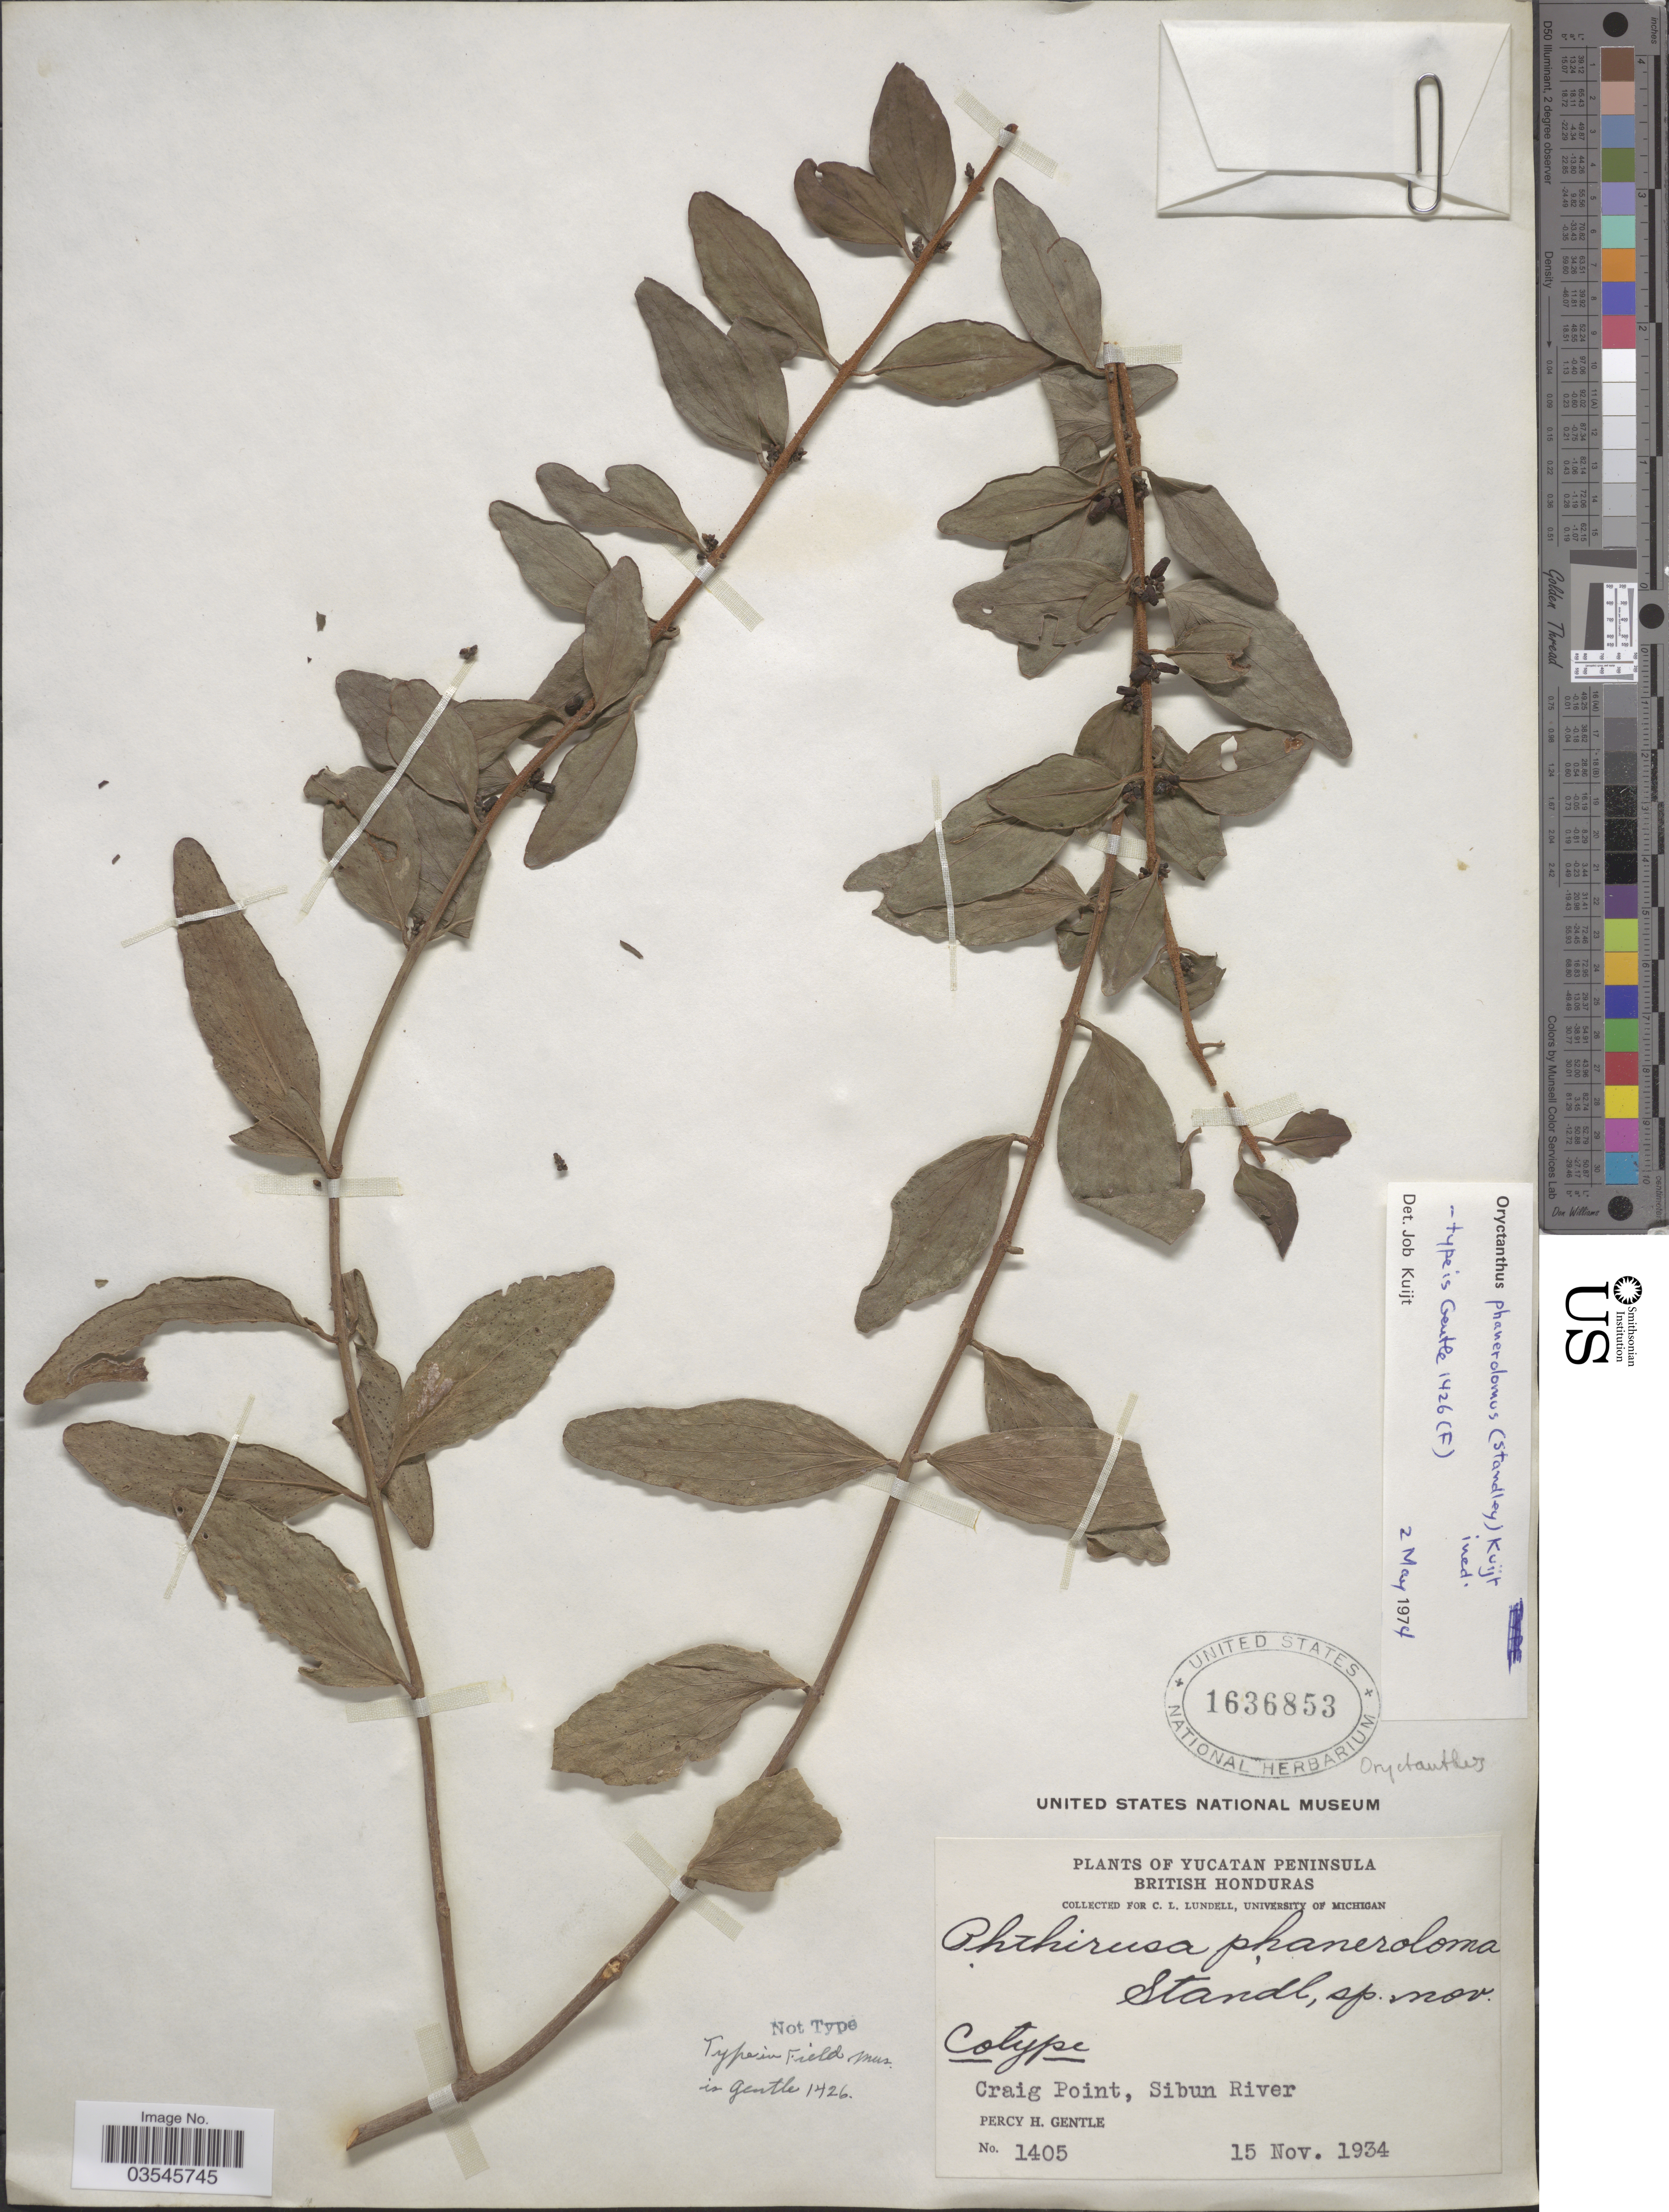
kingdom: Plantae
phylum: Tracheophyta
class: Magnoliopsida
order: Santalales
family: Loranthaceae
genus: Oryctanthus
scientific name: Oryctanthus phanerolomus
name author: (Standl.) Kuijt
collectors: P. H. Gentle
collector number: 1405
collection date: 1934-11-15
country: Belize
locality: Yucatan Peninsula. British Honduras. Craig Point, Sibun River.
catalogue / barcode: US 1636853